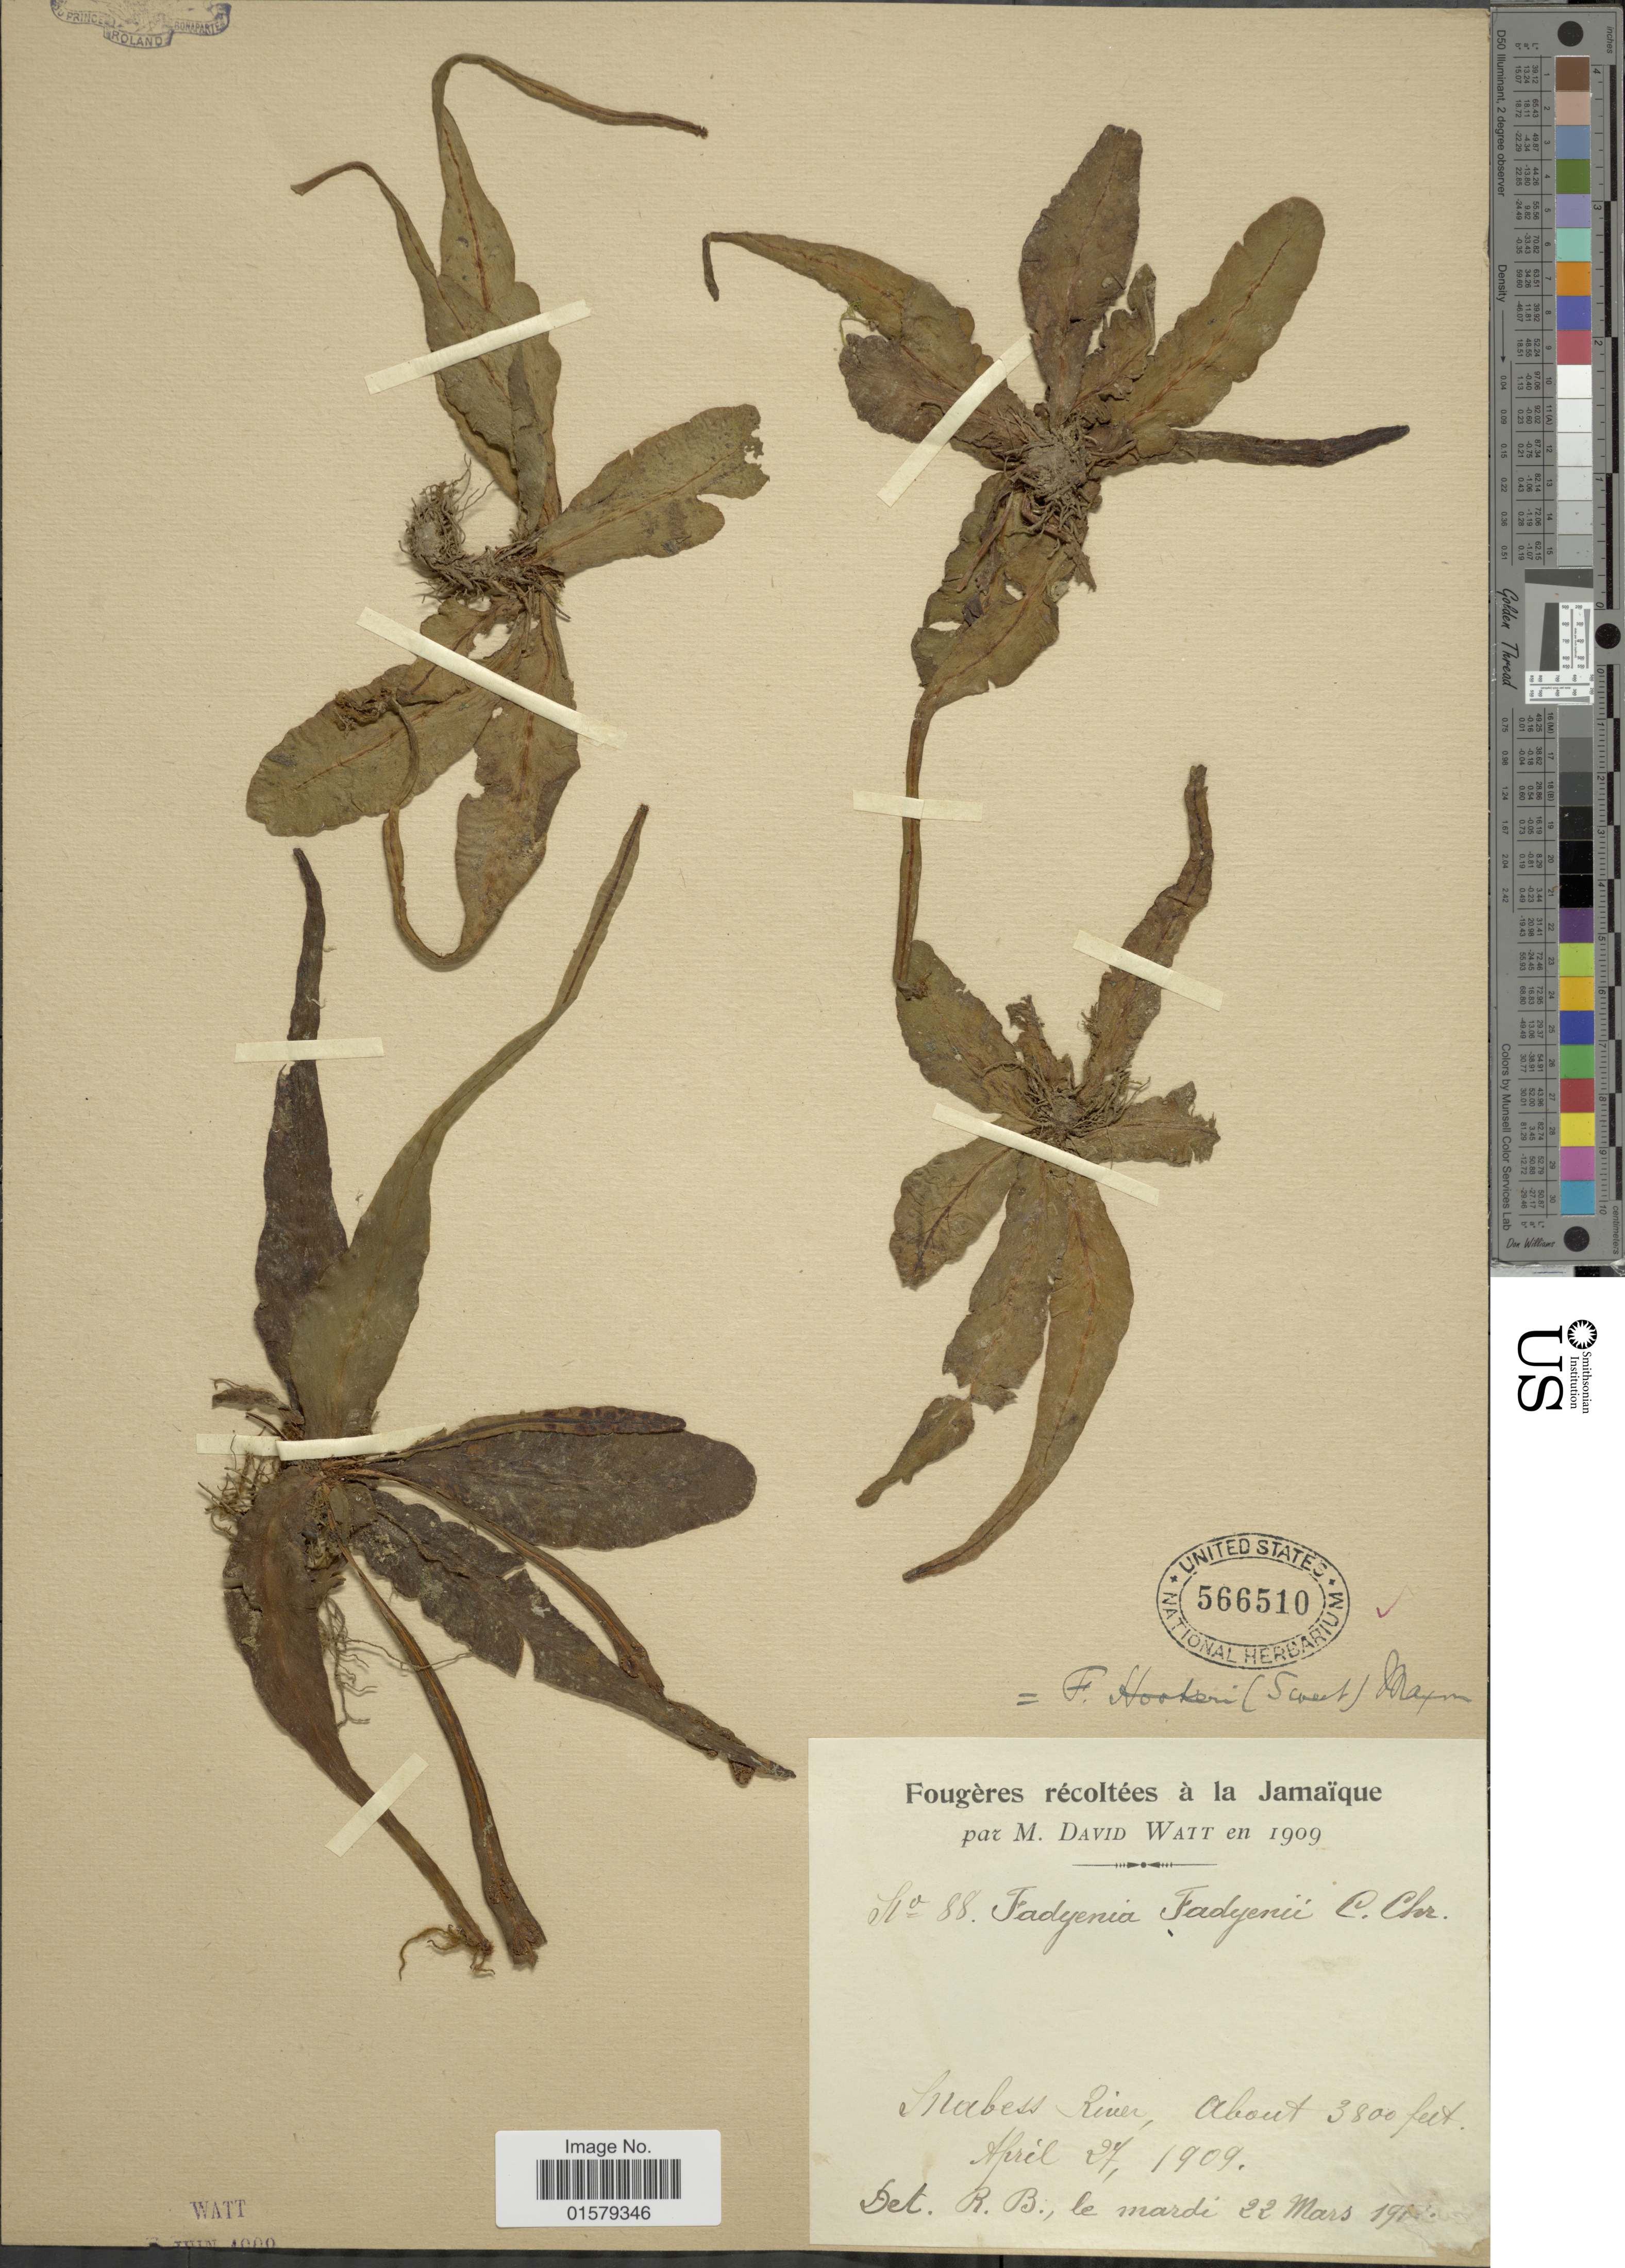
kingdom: Plantae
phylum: Tracheophyta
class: Polypodiopsida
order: Polypodiales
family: Tectariaceae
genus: Tectaria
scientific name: Tectaria hookeri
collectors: D. A. P. Watt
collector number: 88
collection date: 1909-04-27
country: Jamaica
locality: Mabess River.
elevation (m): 1158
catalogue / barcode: US 566510